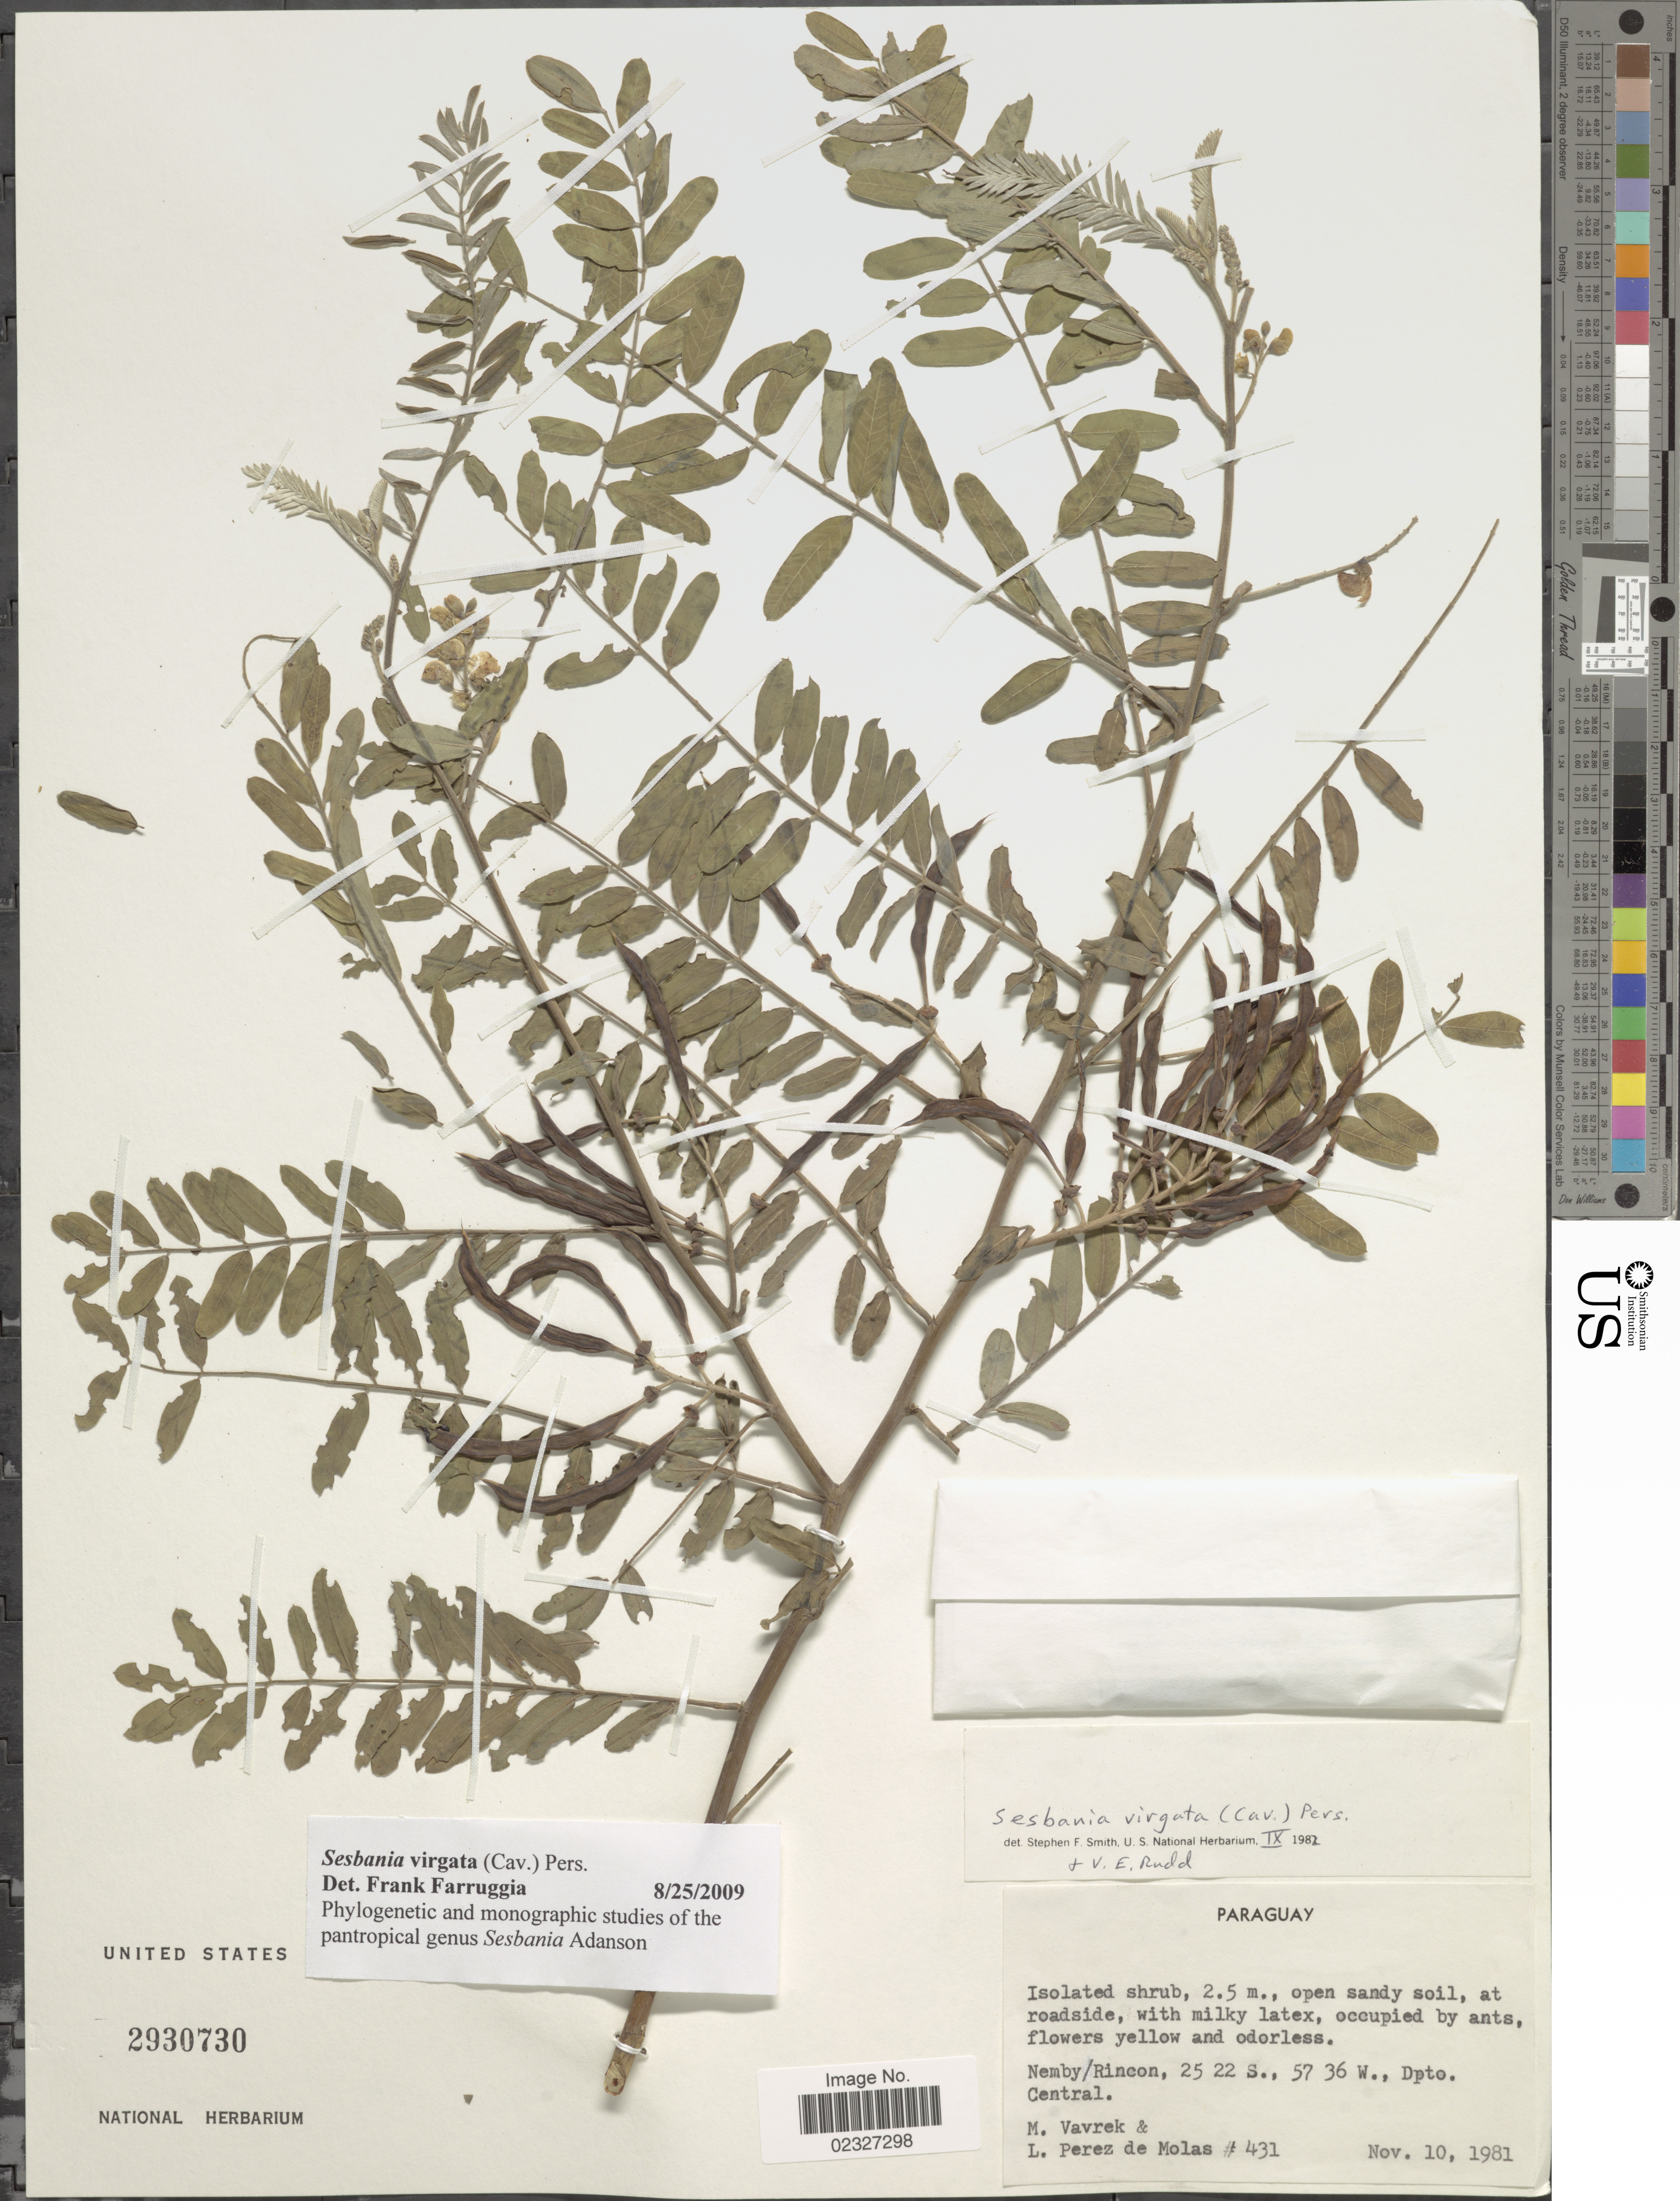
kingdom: Plantae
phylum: Tracheophyta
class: Magnoliopsida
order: Fabales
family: Fabaceae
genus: Sesbania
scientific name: Sesbania virgata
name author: (Cav.) Pers.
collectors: M. Vavrek & L. Perez de Molas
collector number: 431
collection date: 1981-11-10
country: Paraguay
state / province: Central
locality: Nemby/ Rincon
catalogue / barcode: US 2930730